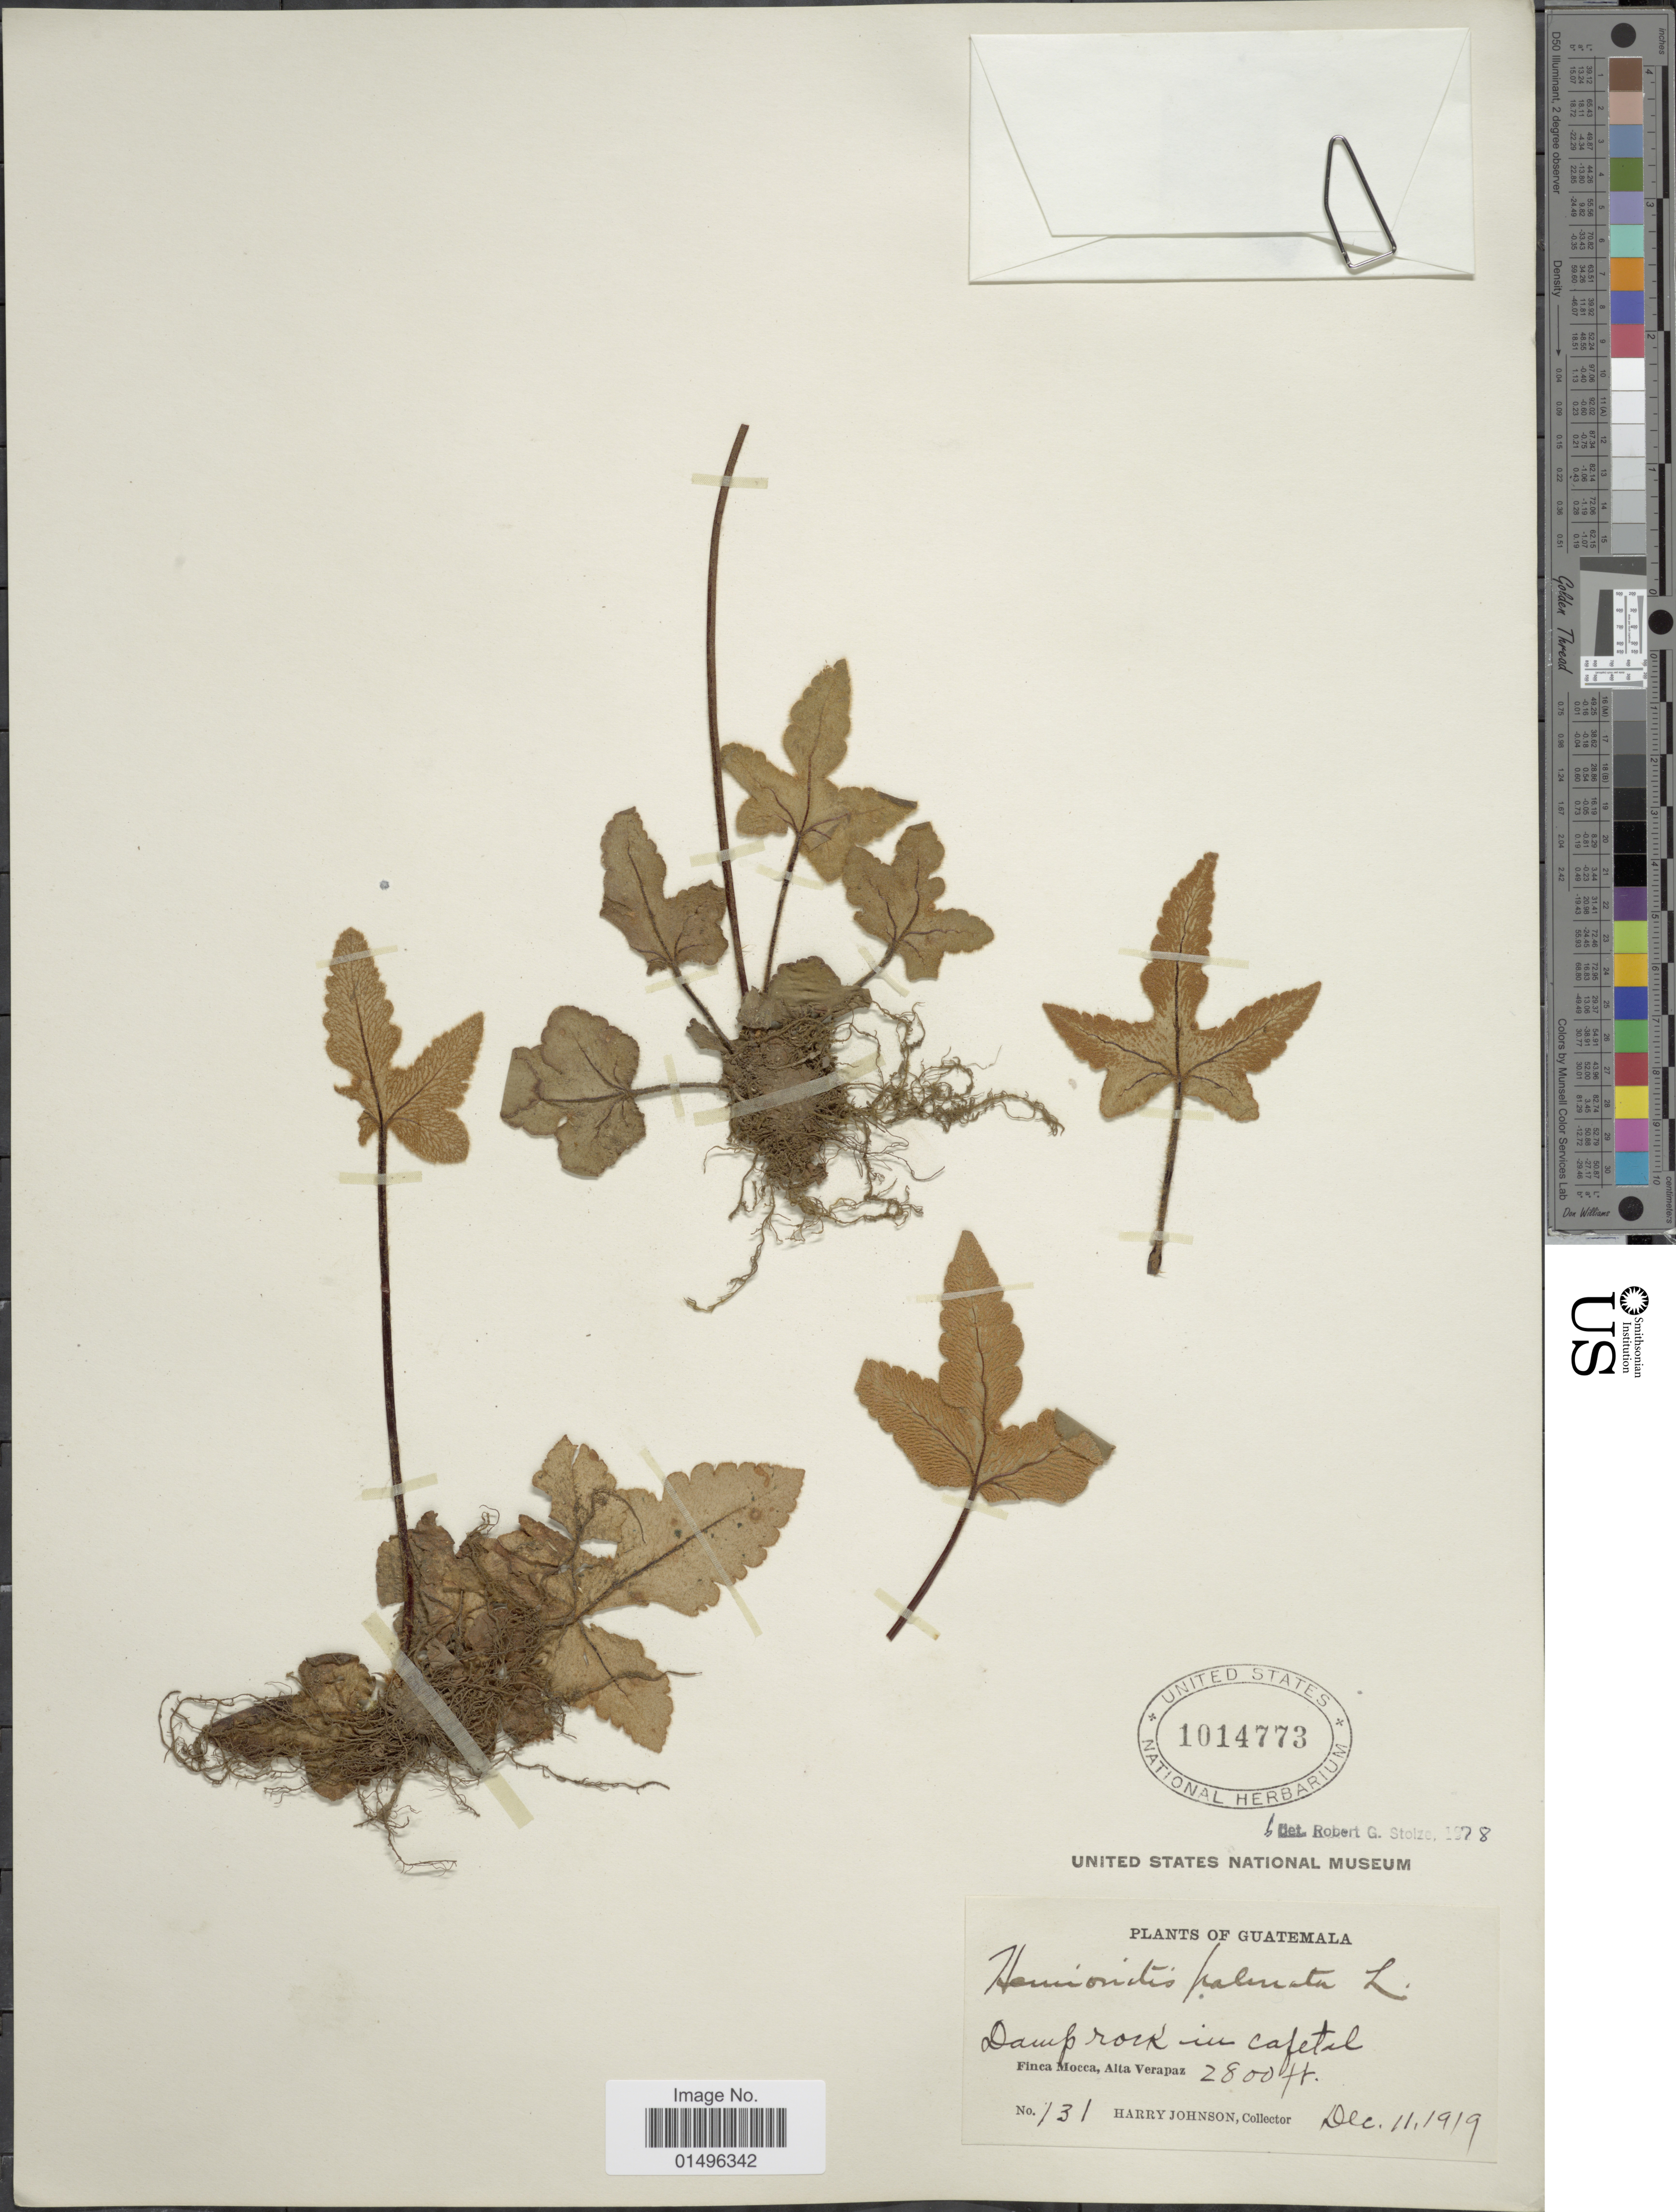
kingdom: Plantae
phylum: Tracheophyta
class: Polypodiopsida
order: Polypodiales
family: Pteridaceae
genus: Hemionitis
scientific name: Hemionitis palmata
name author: L.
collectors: H. Johnson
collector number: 131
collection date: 1919-12-11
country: Guatemala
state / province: Alta Verapaz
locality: Finca Mocca, Alta Verapaz.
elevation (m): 853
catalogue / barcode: US 1014773